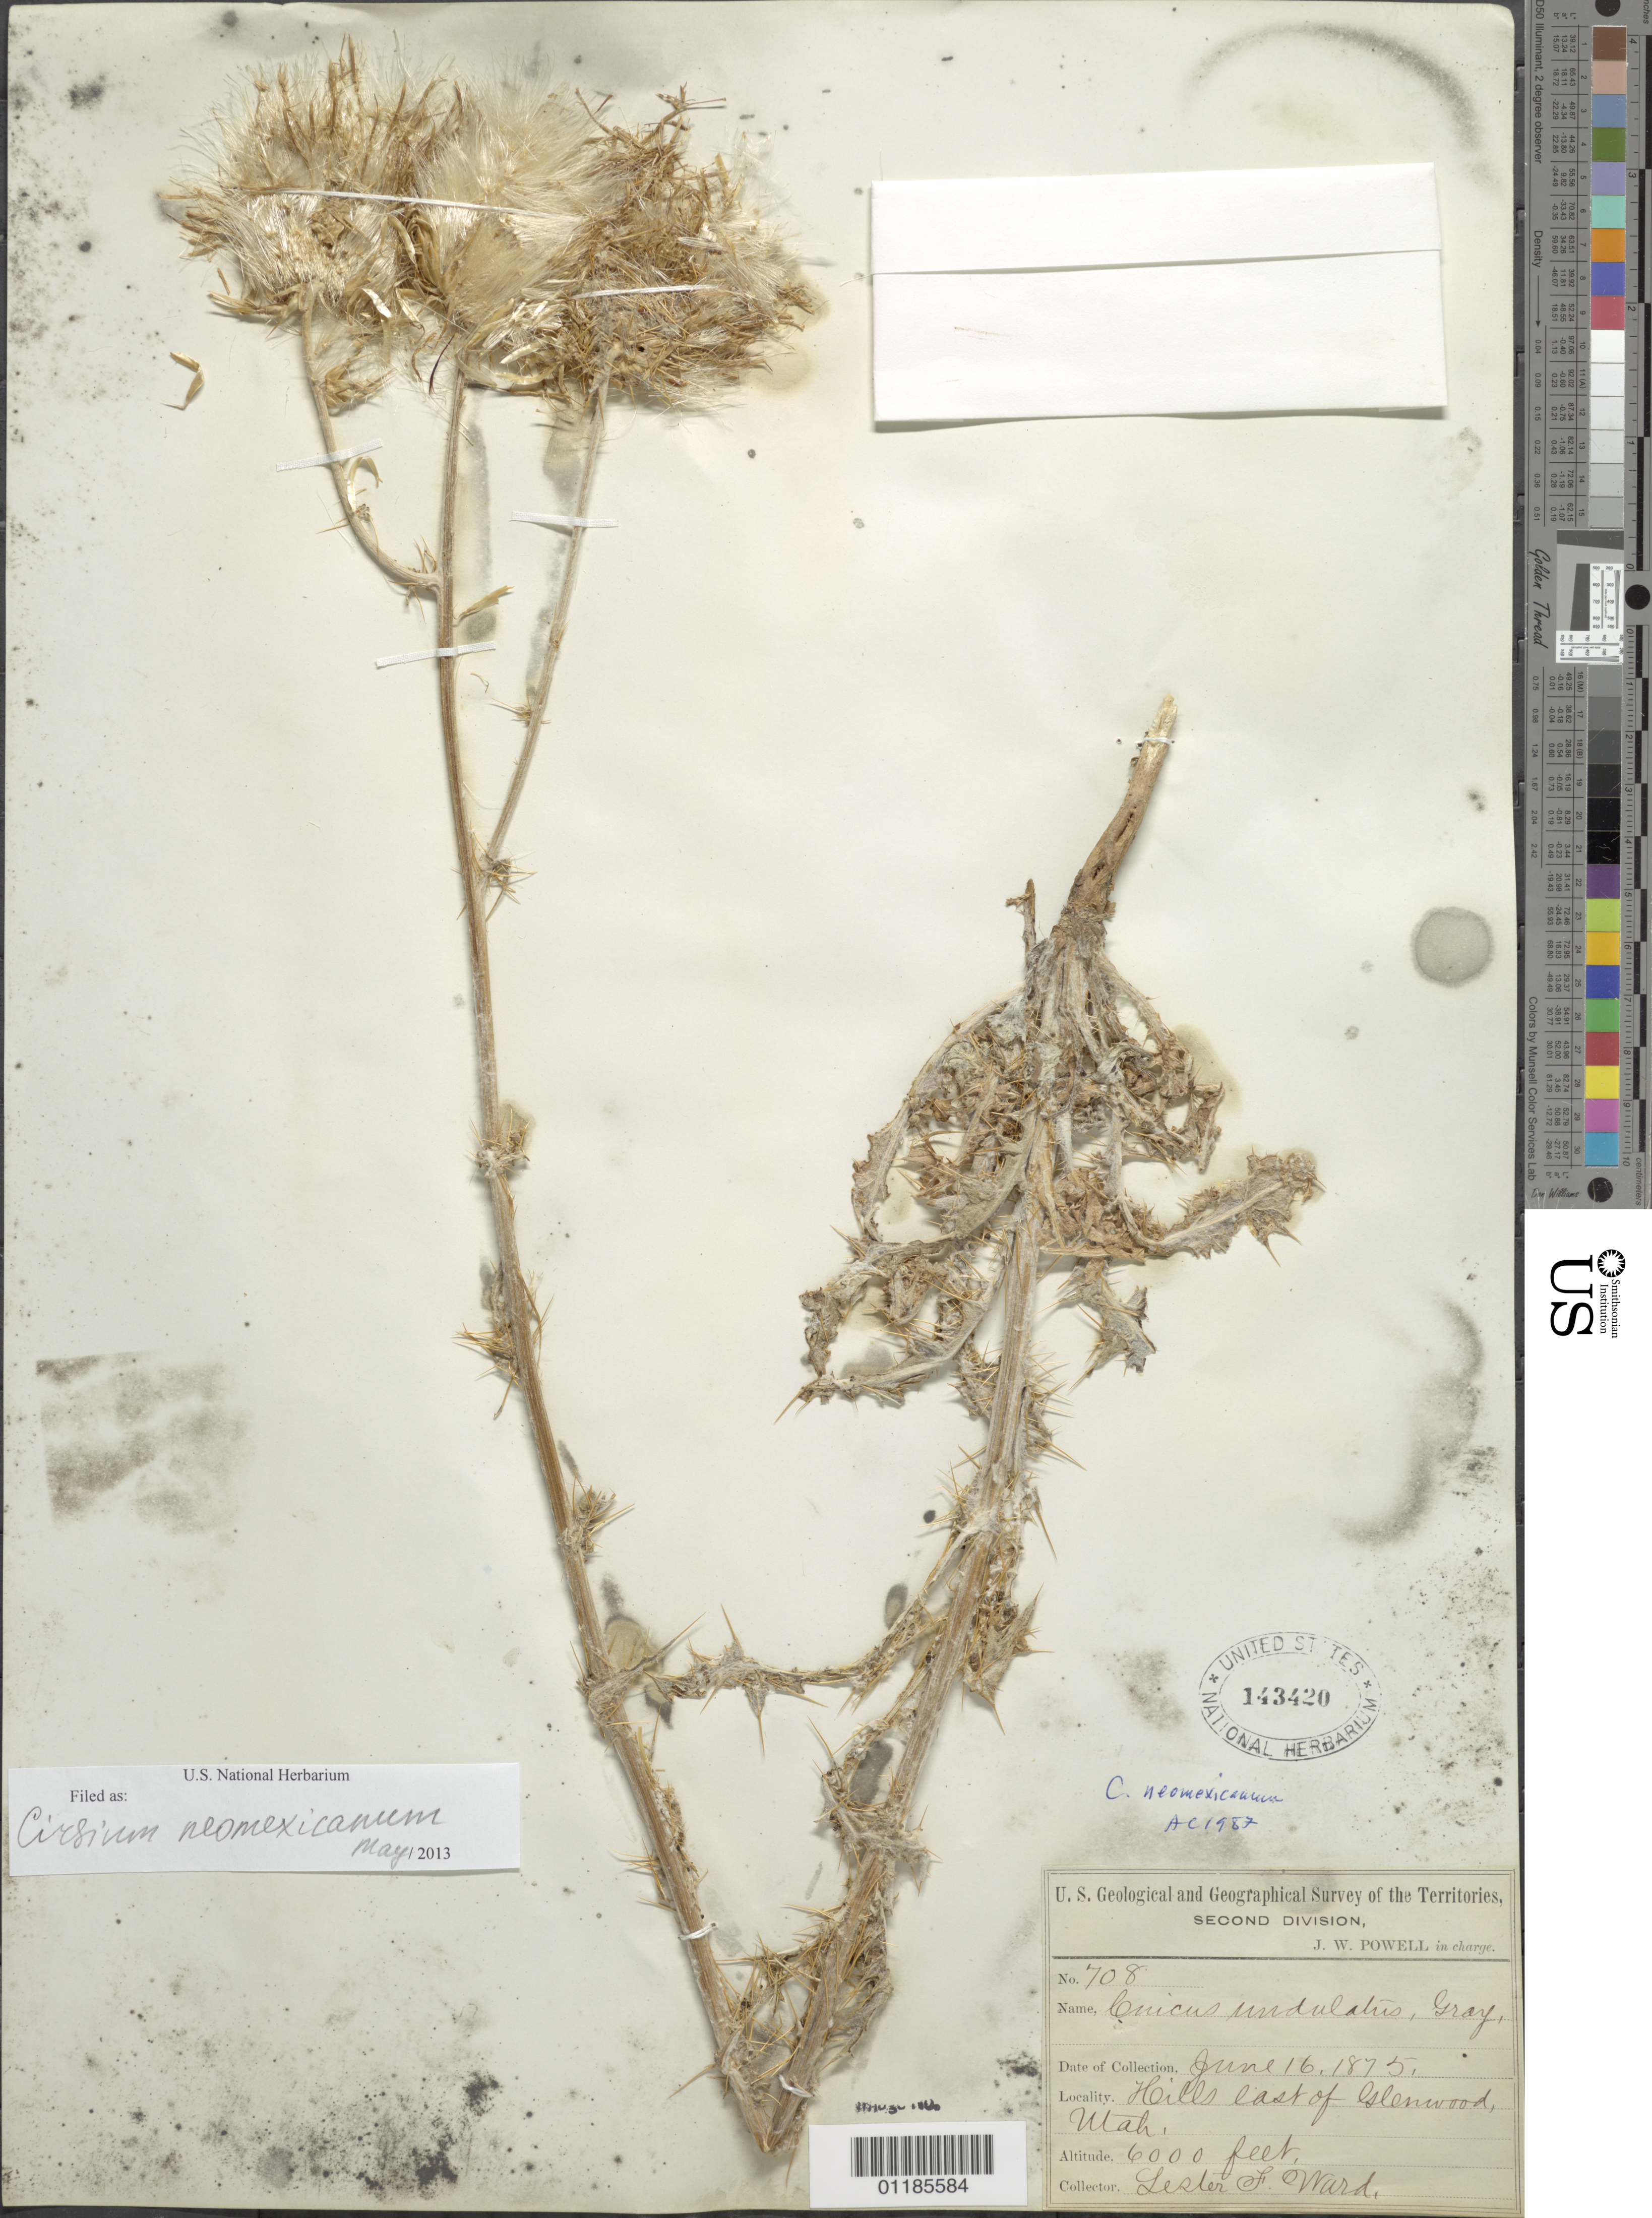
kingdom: Plantae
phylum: Tracheophyta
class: Magnoliopsida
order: Asterales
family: Asteraceae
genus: Cirsium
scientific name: Cirsium neomexicanum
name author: A. Gray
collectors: L. F. Ward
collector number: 708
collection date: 1875-06-16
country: United States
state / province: Utah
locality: hills east of Glenwood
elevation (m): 1829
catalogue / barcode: US 143420